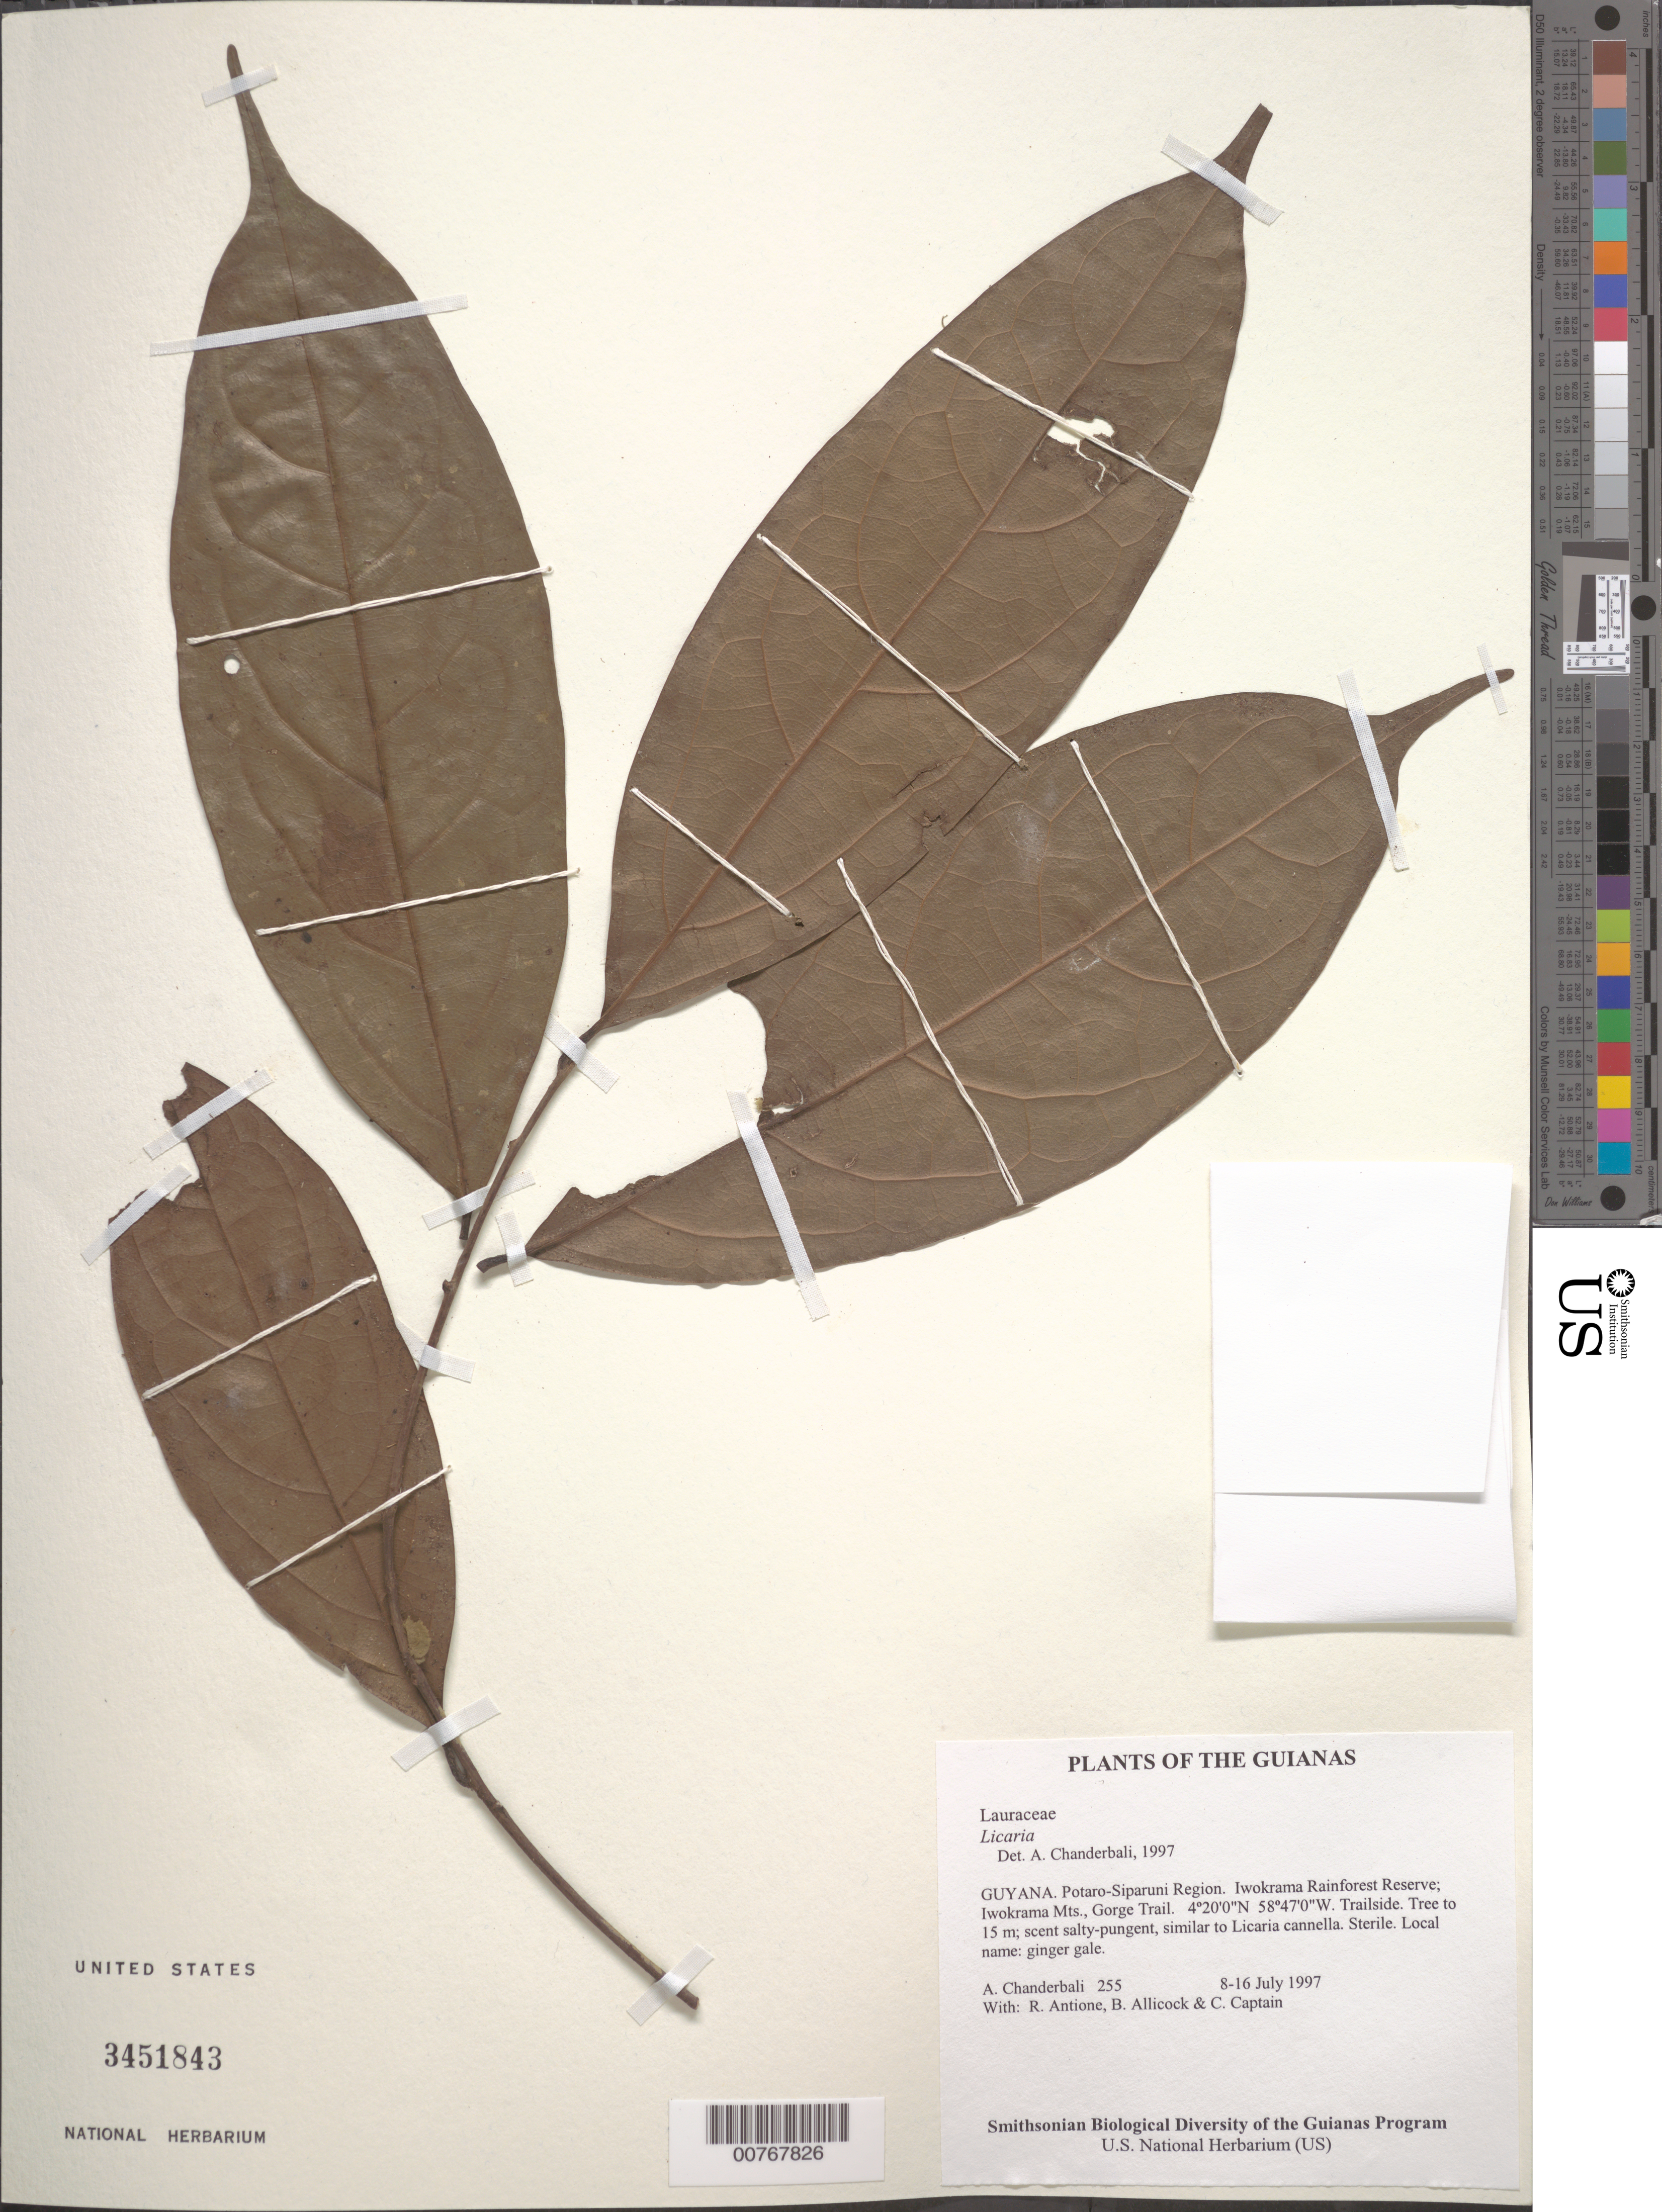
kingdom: Plantae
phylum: Tracheophyta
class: Magnoliopsida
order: Laurales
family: Lauraceae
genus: Licaria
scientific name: Licaria sp.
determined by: Chanderbali, Andre Shashi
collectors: A. S. Chanderbali, R. Antione, B. Allicock & C. Captain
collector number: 255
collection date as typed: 8-16 July 1997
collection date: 1997-07-08/1997-07-16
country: Guyana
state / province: Potaro-Siparuni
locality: Iwokrama Rainforest Reserve; Iwokrama Mts., Gorge Trail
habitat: Trailside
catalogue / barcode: US 3451843